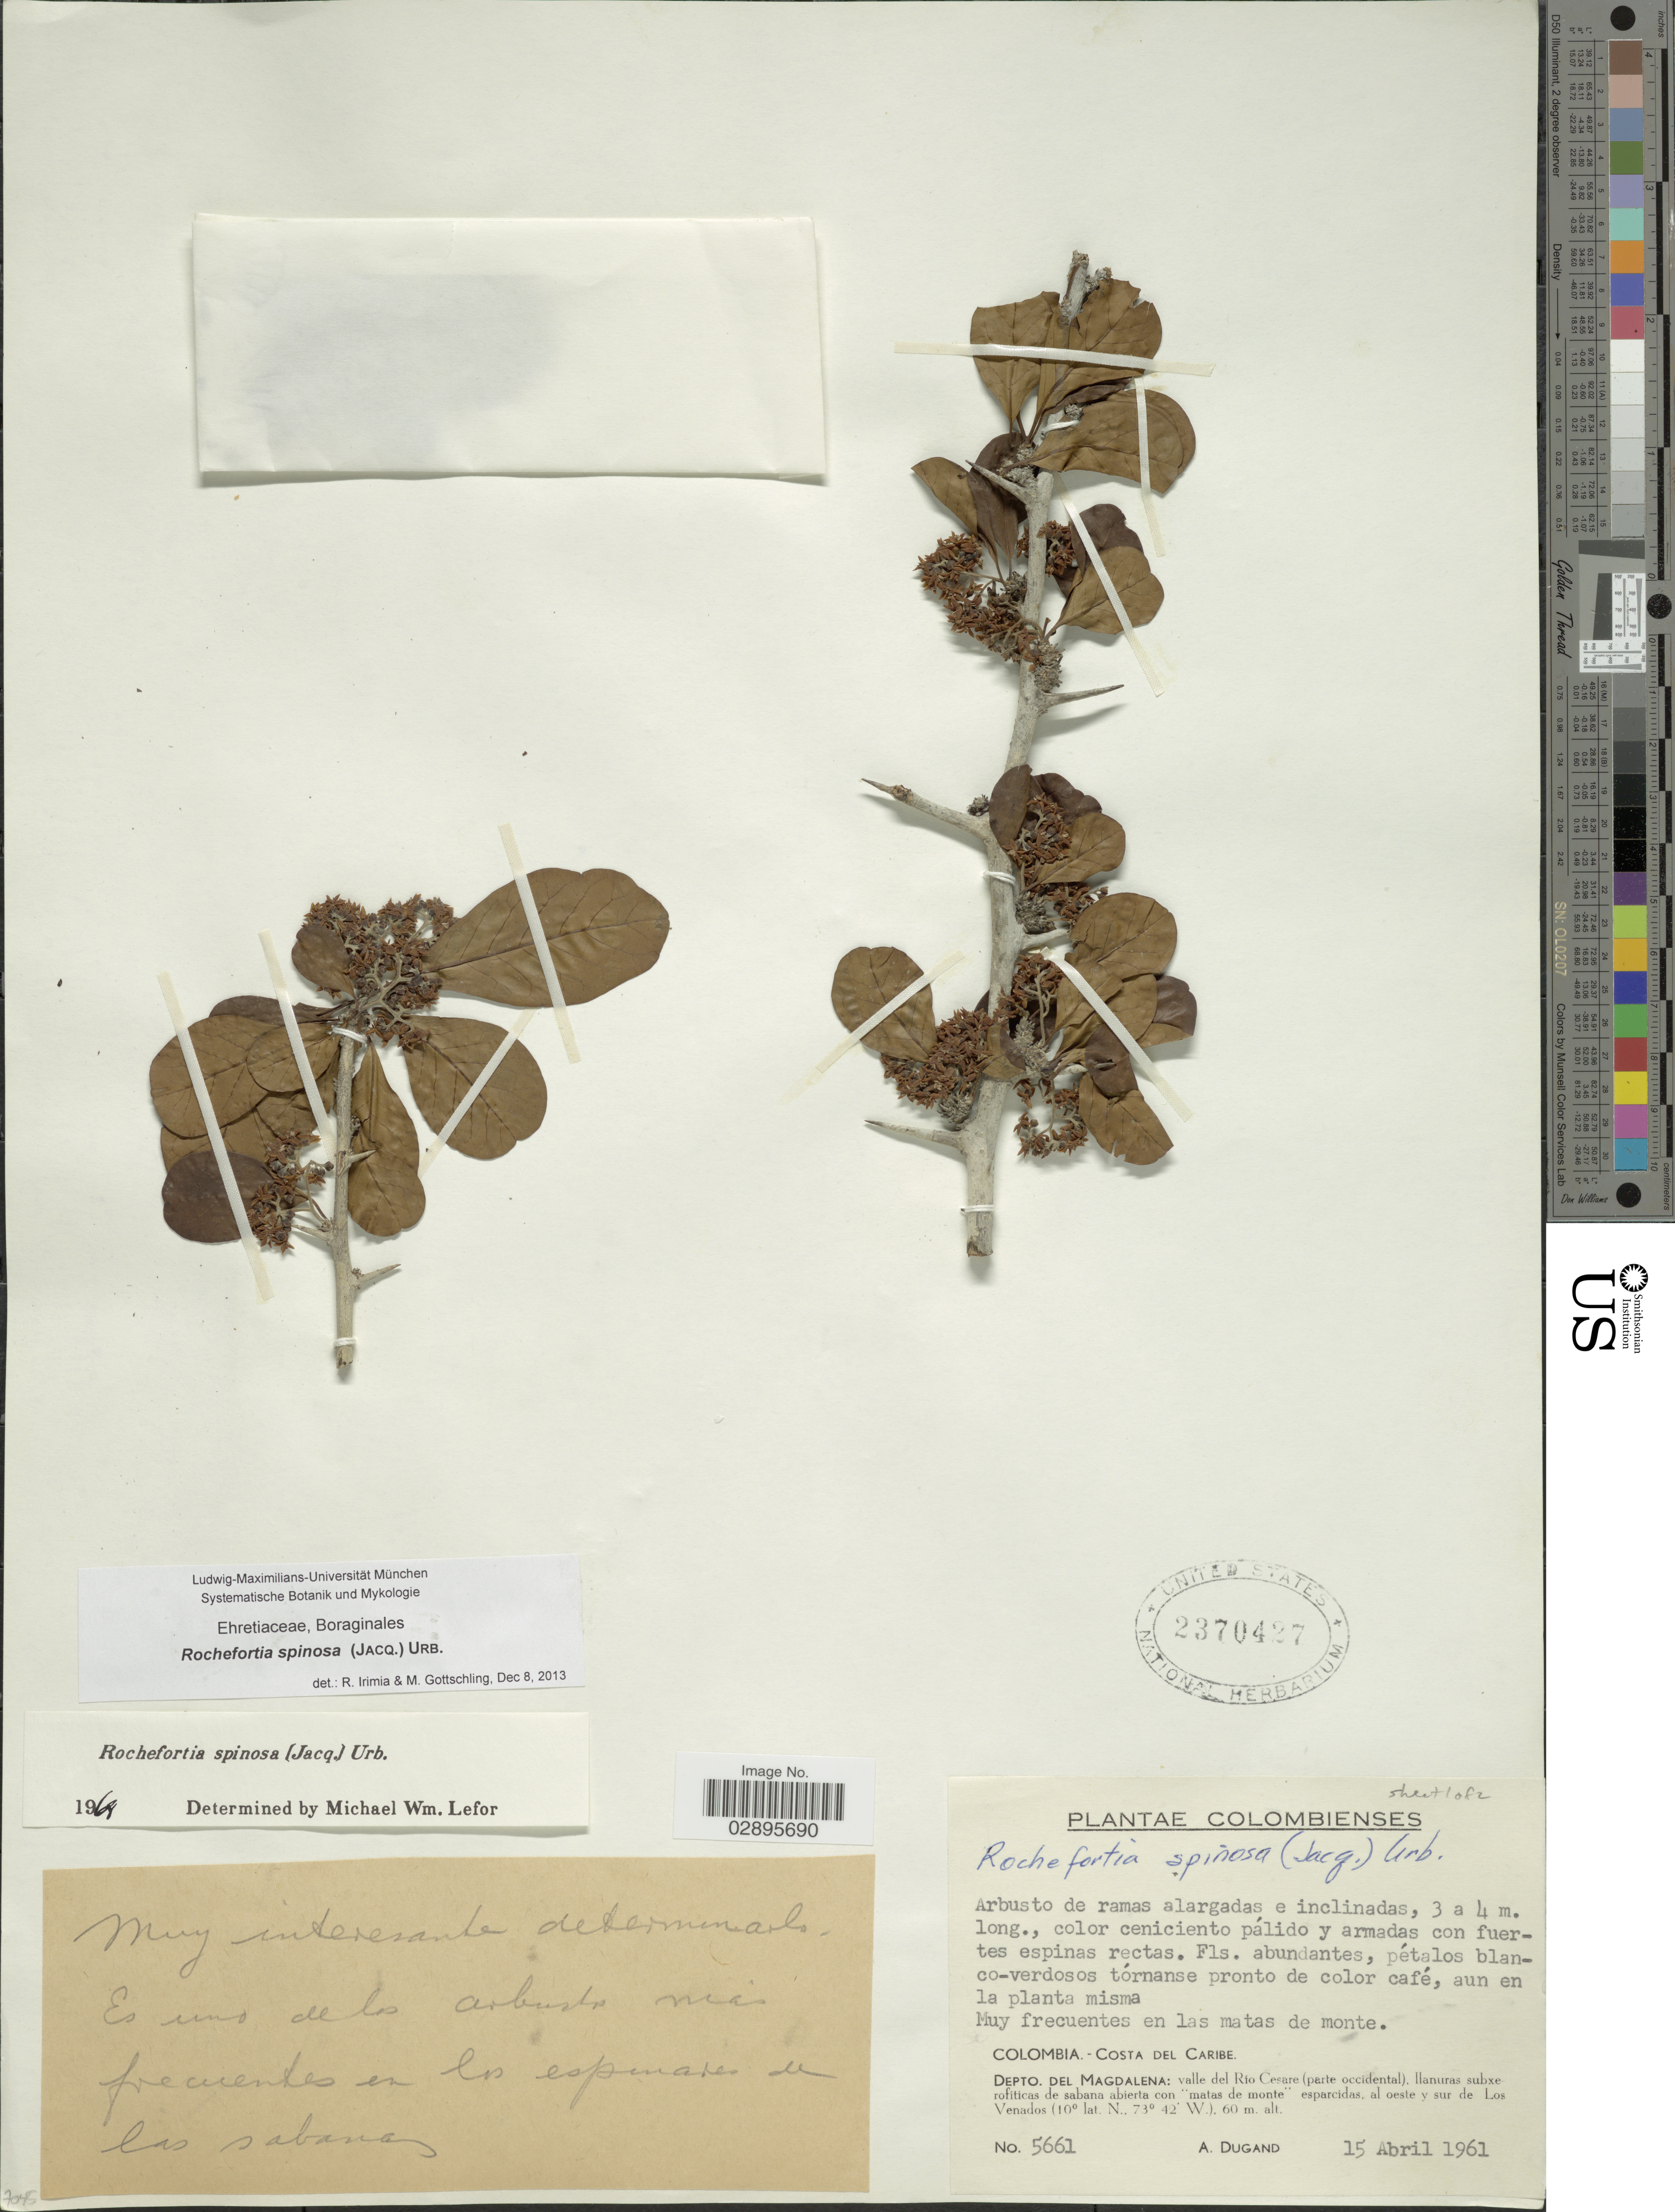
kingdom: Plantae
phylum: Tracheophyta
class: Magnoliopsida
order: Boraginales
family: Ehretiaceae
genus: Rochefortia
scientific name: Rochefortia spinosa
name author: (Jacq.) Urb.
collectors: A. Dugand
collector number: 5661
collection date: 1961-04-15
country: Colombia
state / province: Magdalena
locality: Costa del Caribe. Depto. del Magdalena: valle del Río Cesare (parte occidental), llanuras subxerofíticas de sabana abierta con "matas de monte" esparcidas, al oeste y sur de Los Venados.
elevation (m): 60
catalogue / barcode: US 2370427